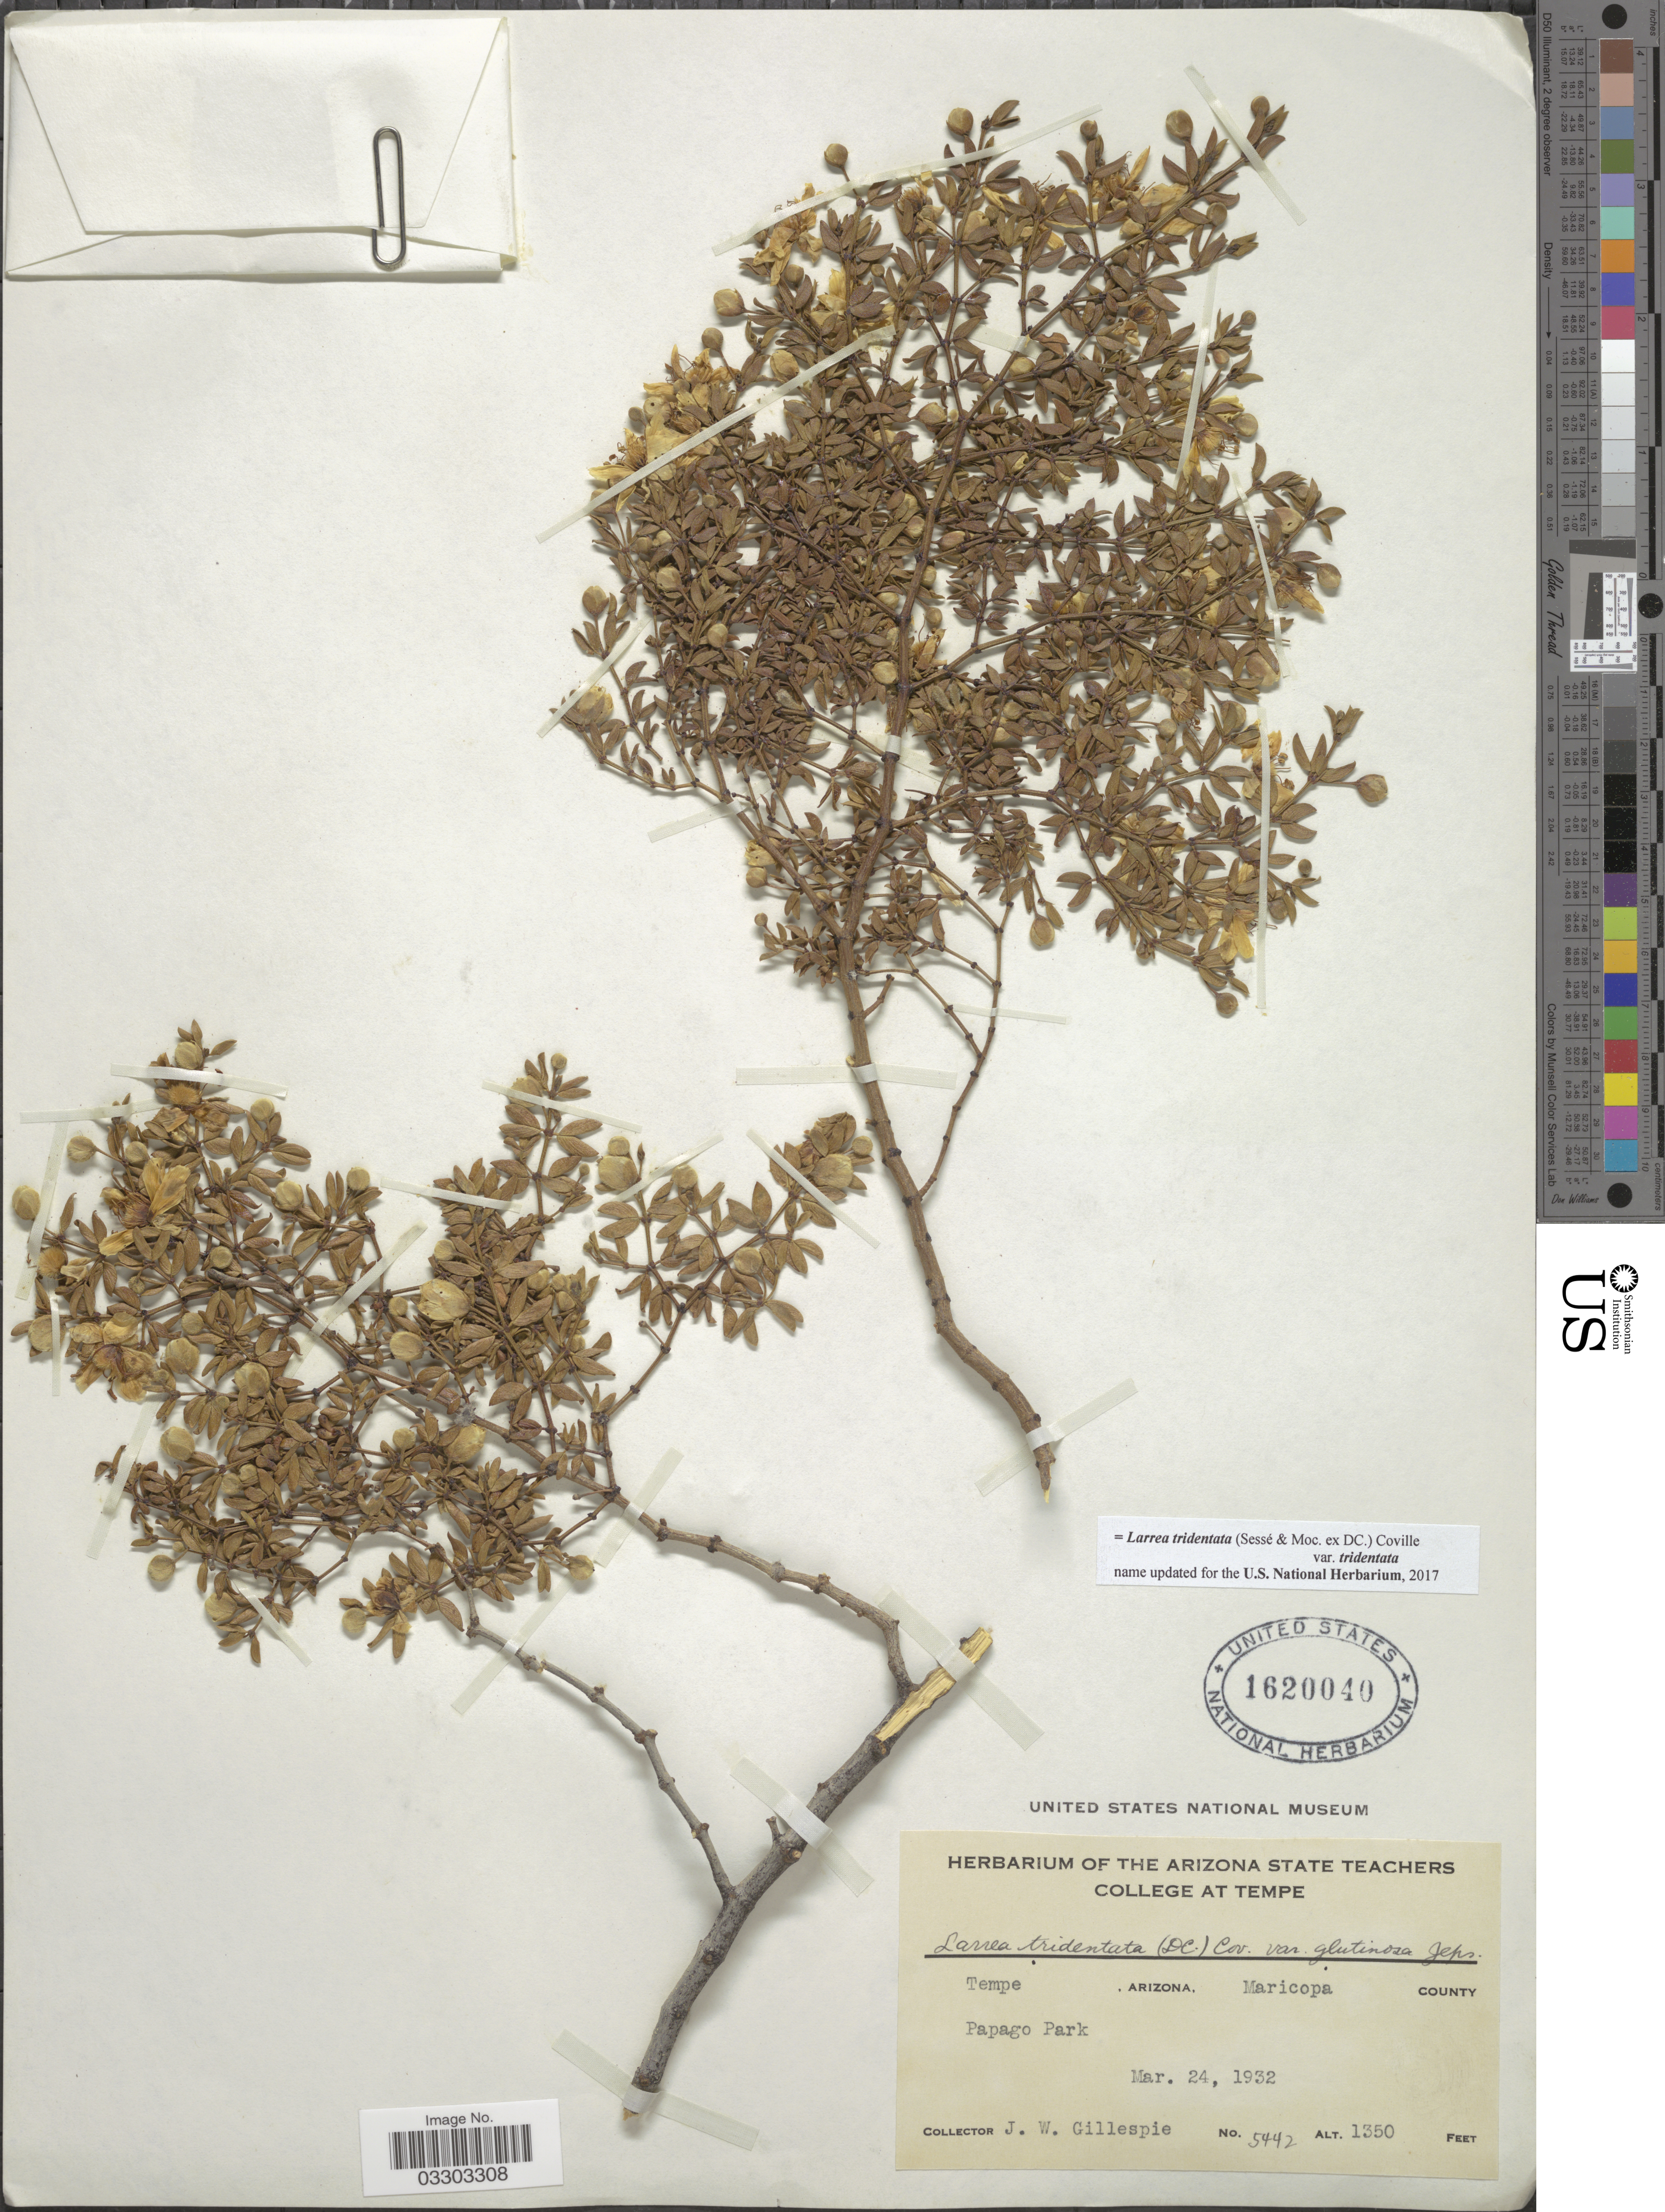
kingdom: Plantae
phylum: Tracheophyta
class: Magnoliopsida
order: Zygophyllales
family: Zygophyllaceae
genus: Larrea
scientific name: Larrea tridentata var. tridentata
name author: (Sessé & Moc. ex DC.) Coville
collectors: J. W. Gillespie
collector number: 5442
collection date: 1932-03-24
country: United States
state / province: Arizona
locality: Tempe. Maricopa County. Papago Park.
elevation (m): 411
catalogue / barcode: US 1620040